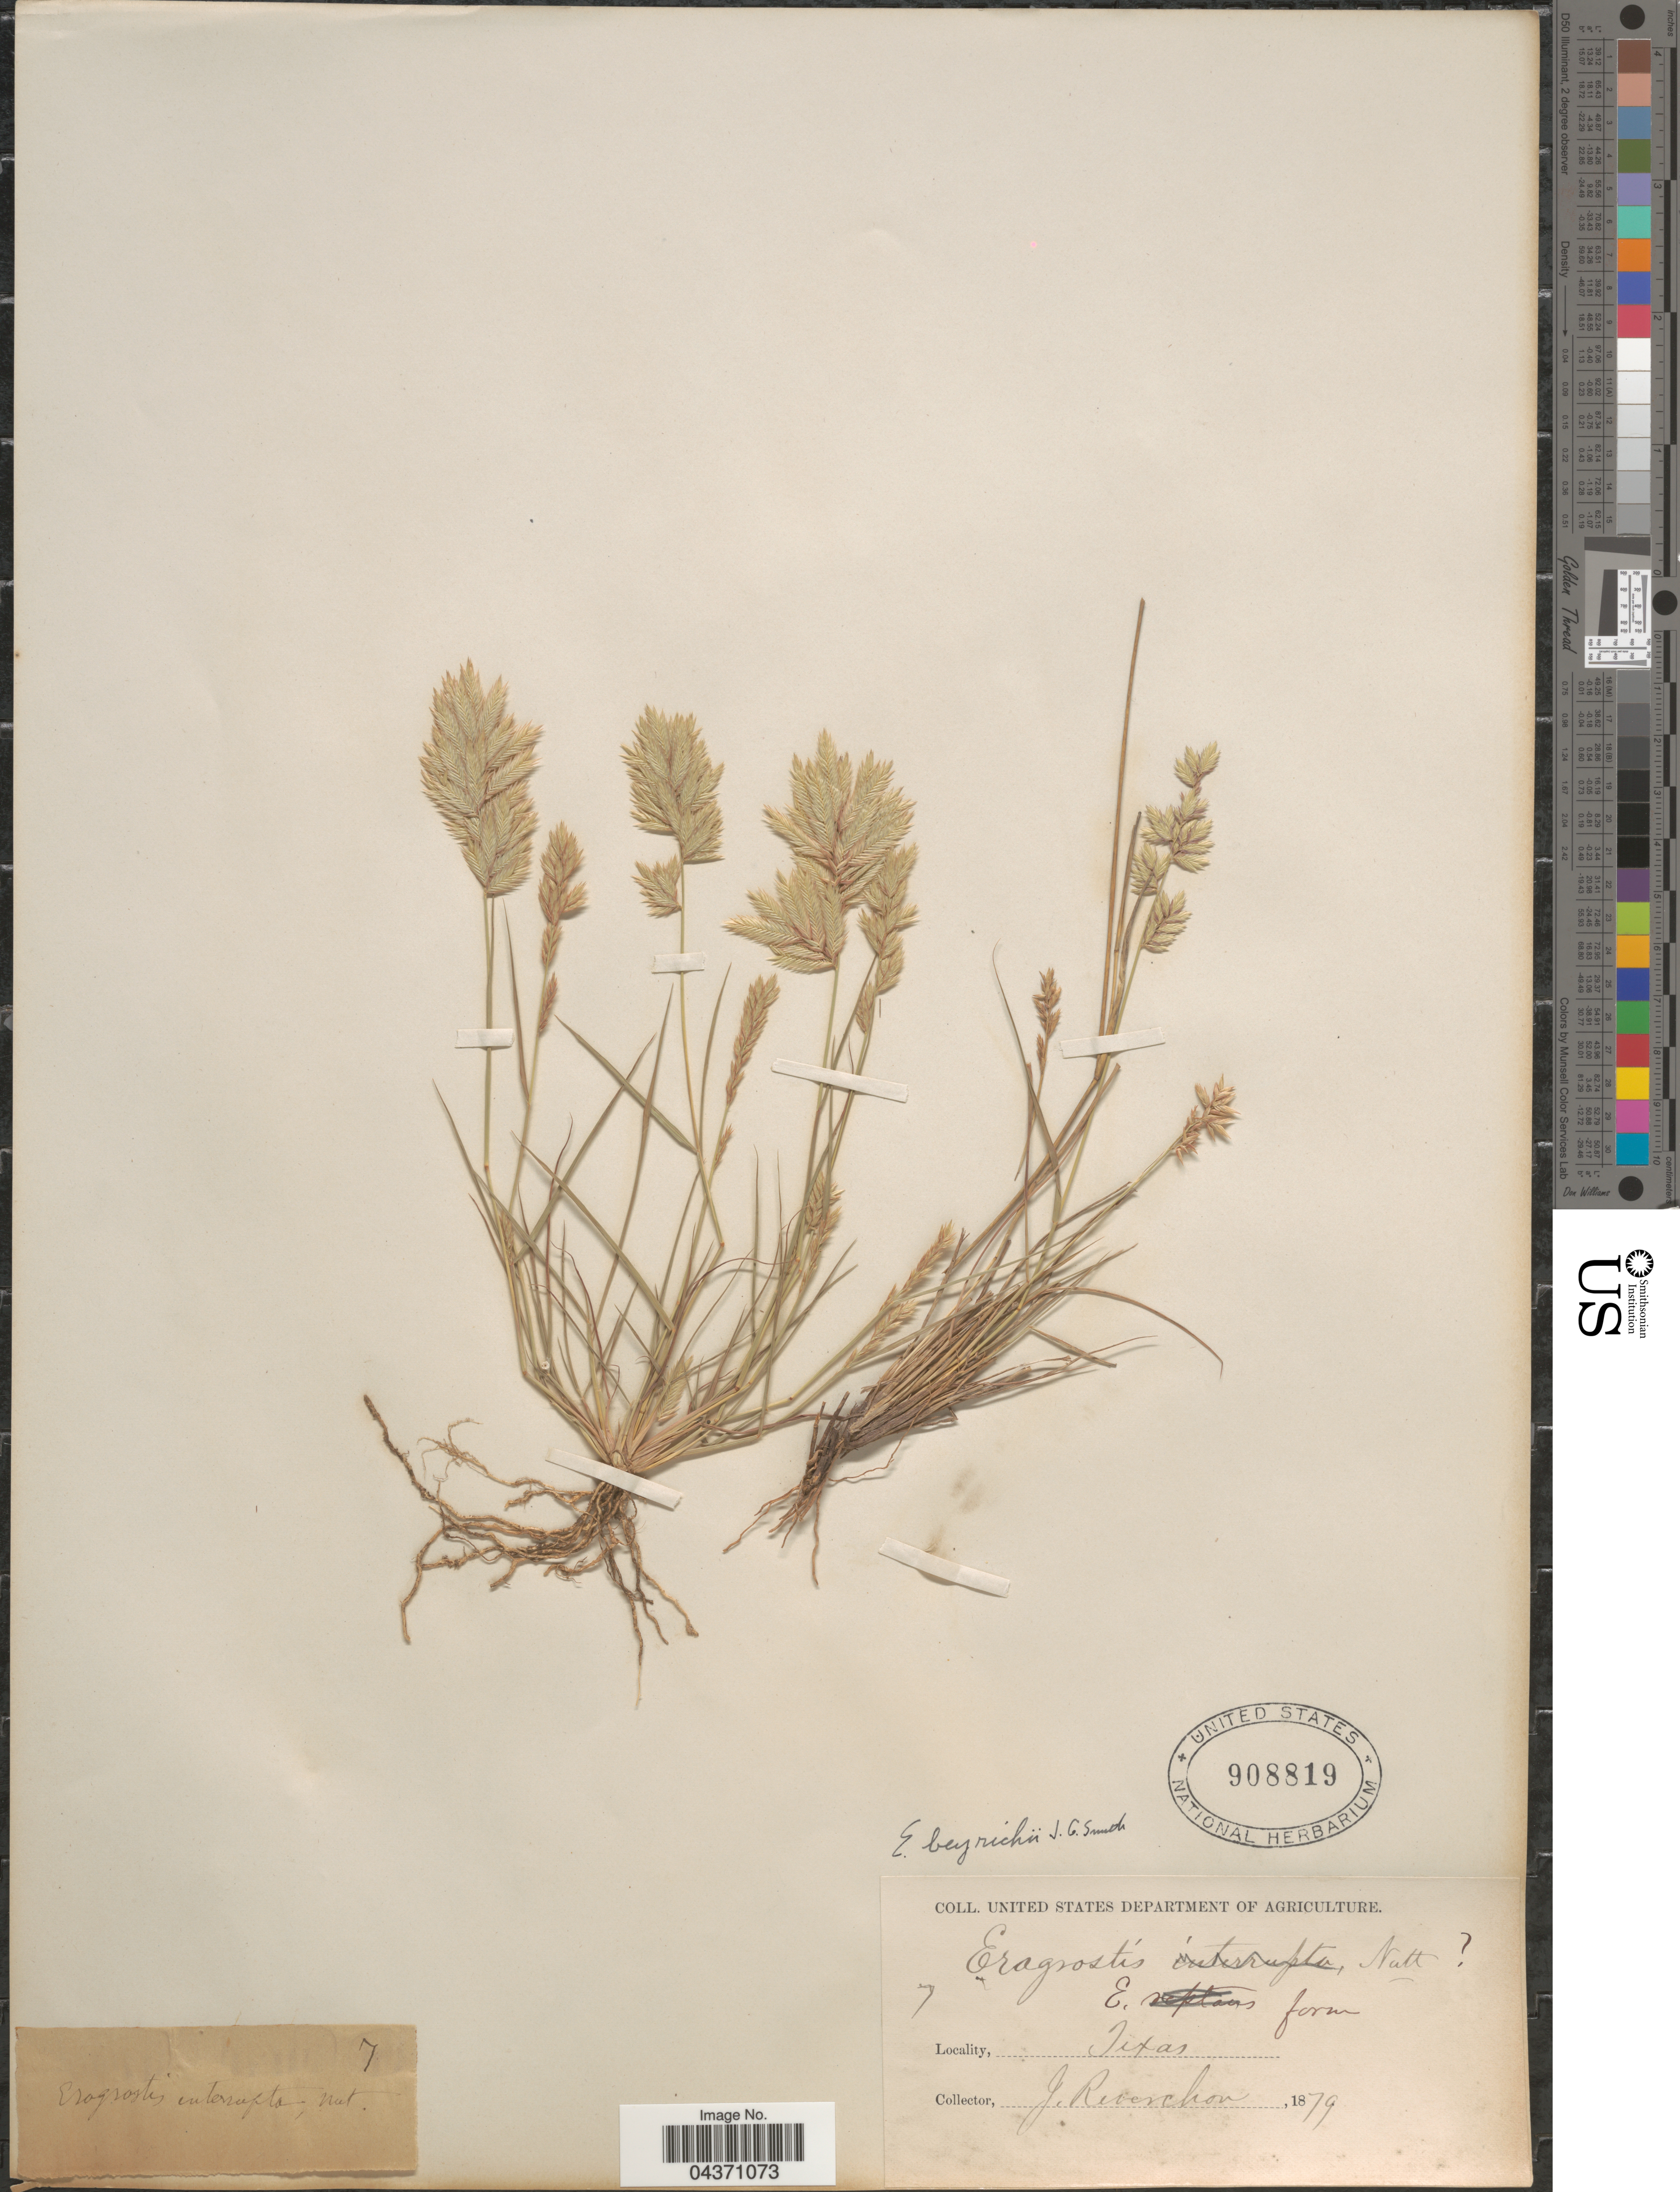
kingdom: Plantae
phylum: Tracheophyta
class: Liliopsida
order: Poales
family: Poaceae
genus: Eragrostis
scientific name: Eragrostis secundiflora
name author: J. Presl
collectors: J. Reverchon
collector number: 7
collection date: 1879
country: United States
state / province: Texas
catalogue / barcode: US 908819